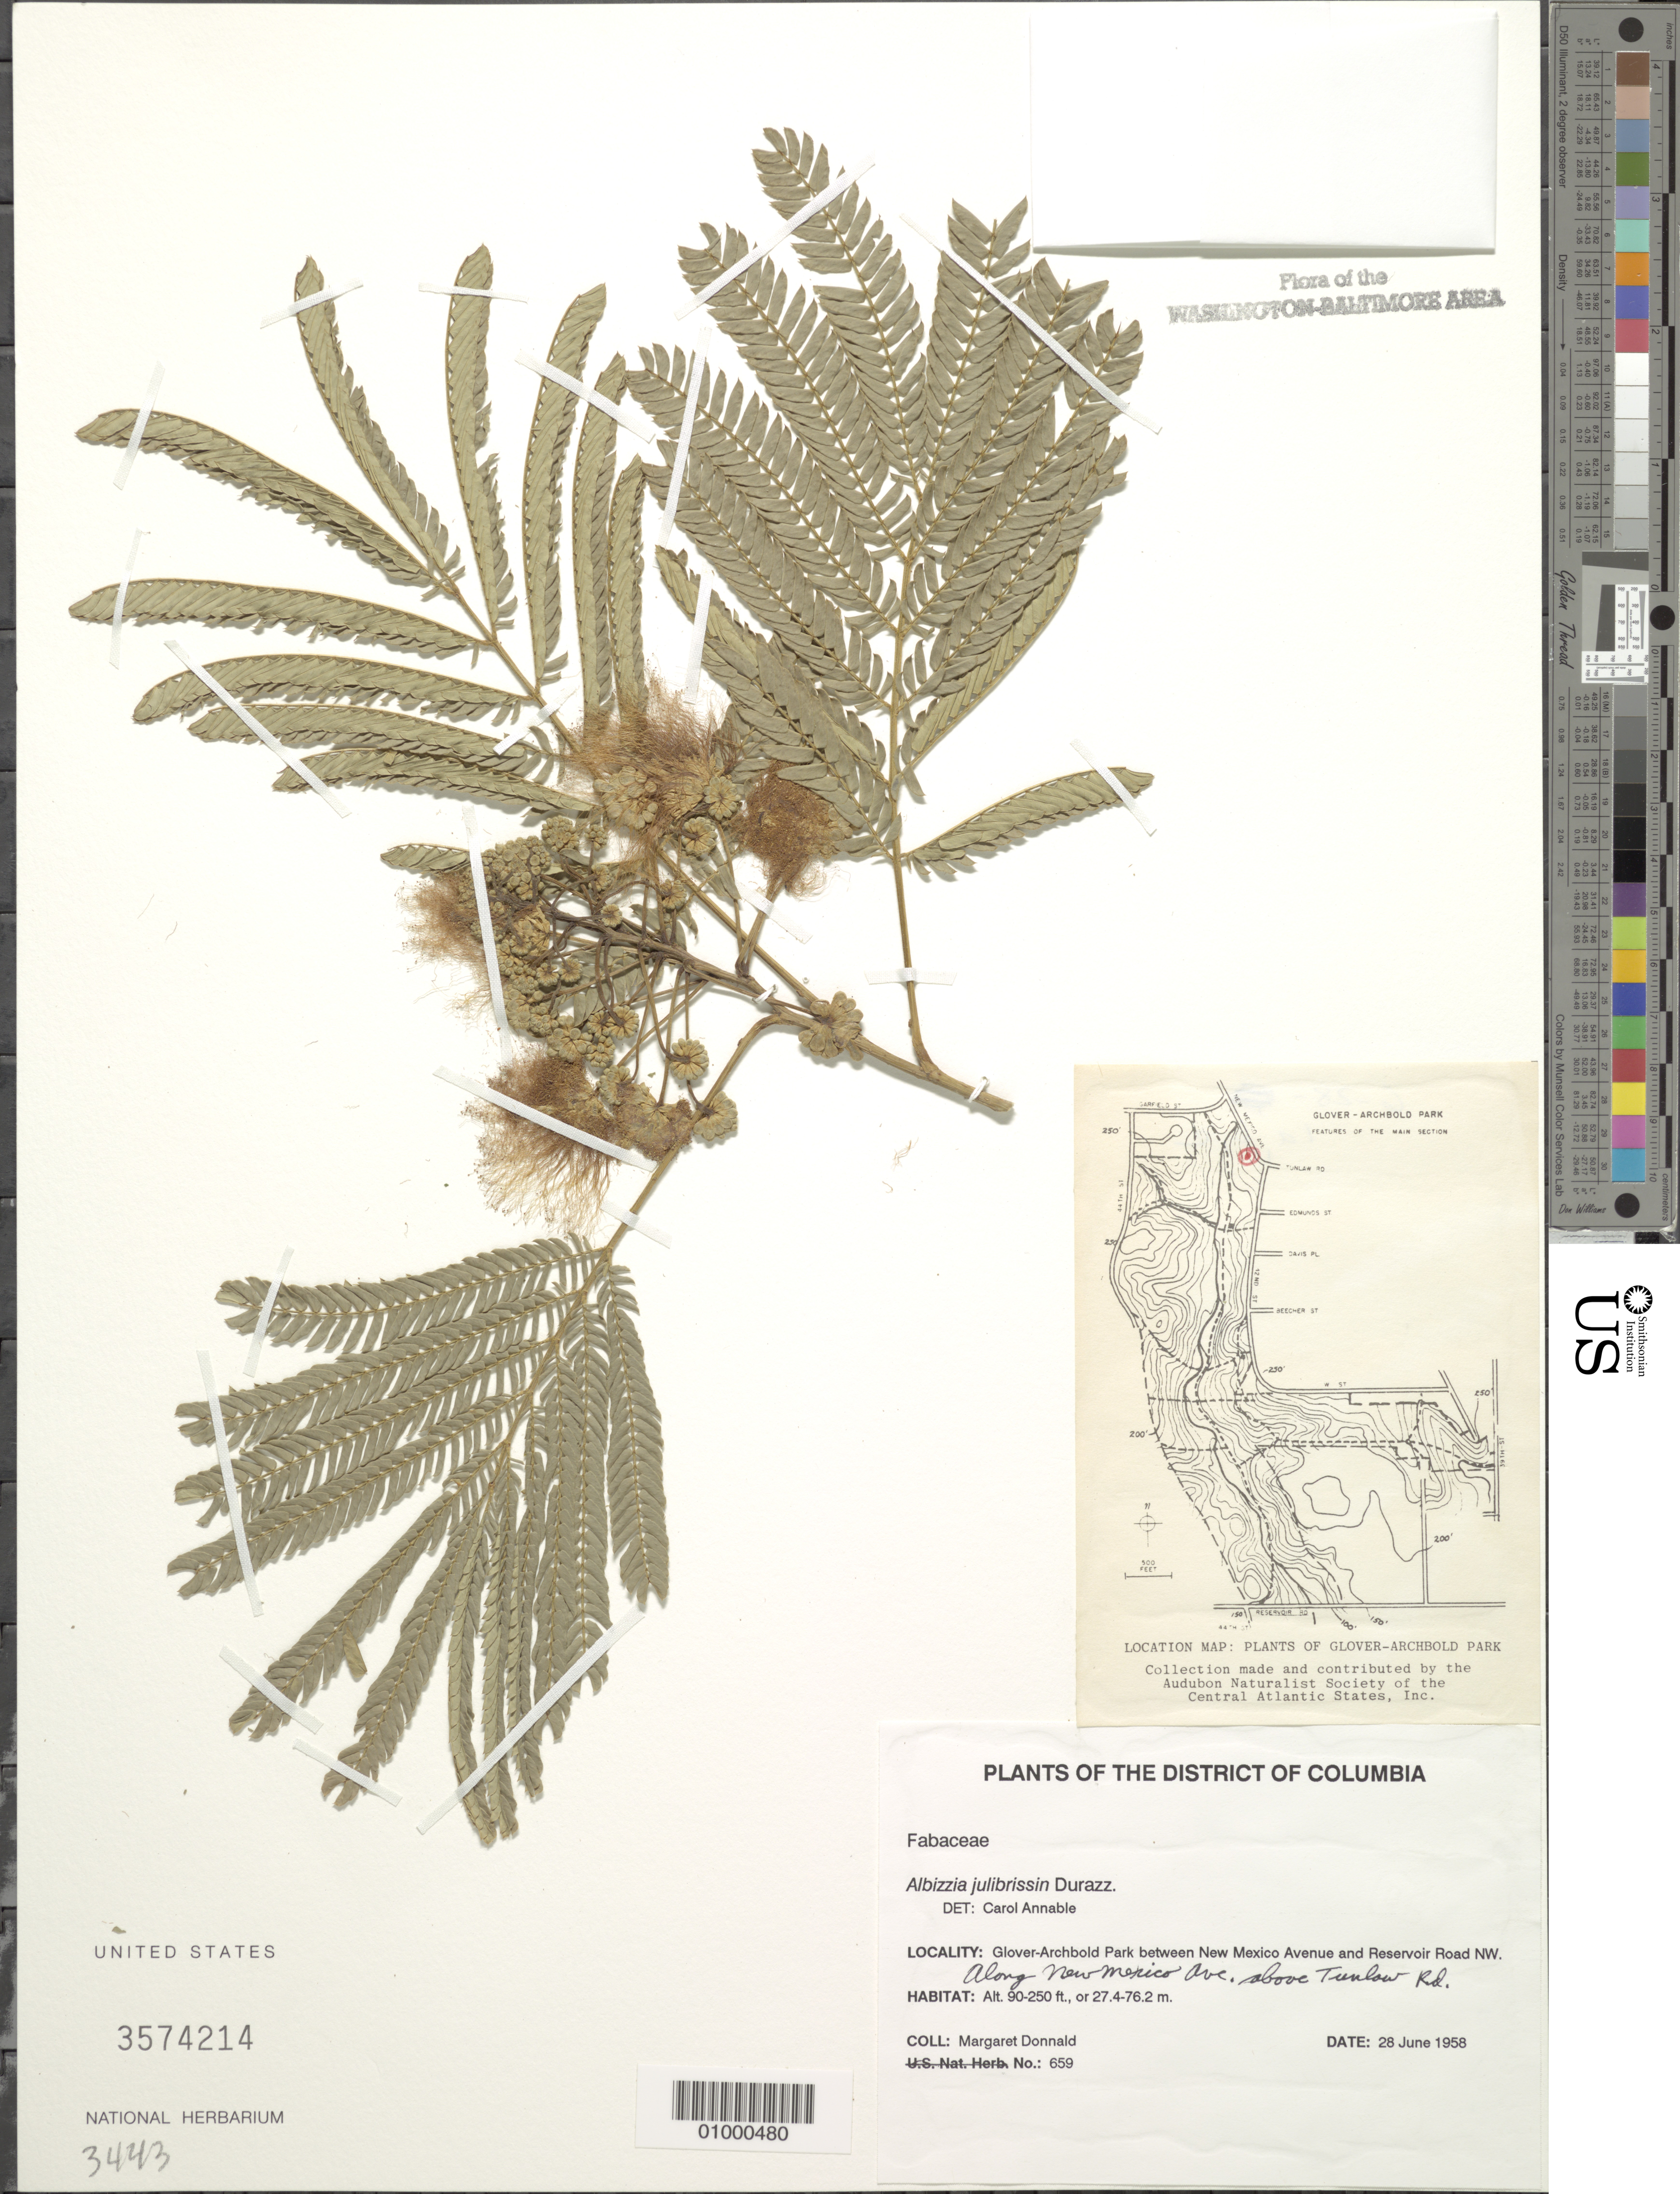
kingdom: Plantae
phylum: Tracheophyta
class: Magnoliopsida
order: Fabales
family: Fabaceae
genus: Albizia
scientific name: Albizia julibrissin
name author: Durazz.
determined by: Annable, C. R.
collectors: M. Donnald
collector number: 659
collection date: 1958-06-28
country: United States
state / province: District of Columbia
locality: Glover-Archbold Park between New Mexico Avenue and Reservoir Road NW. Along New Mexico Ave. above Tunlow Rd.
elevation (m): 27.4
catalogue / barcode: US 3574214